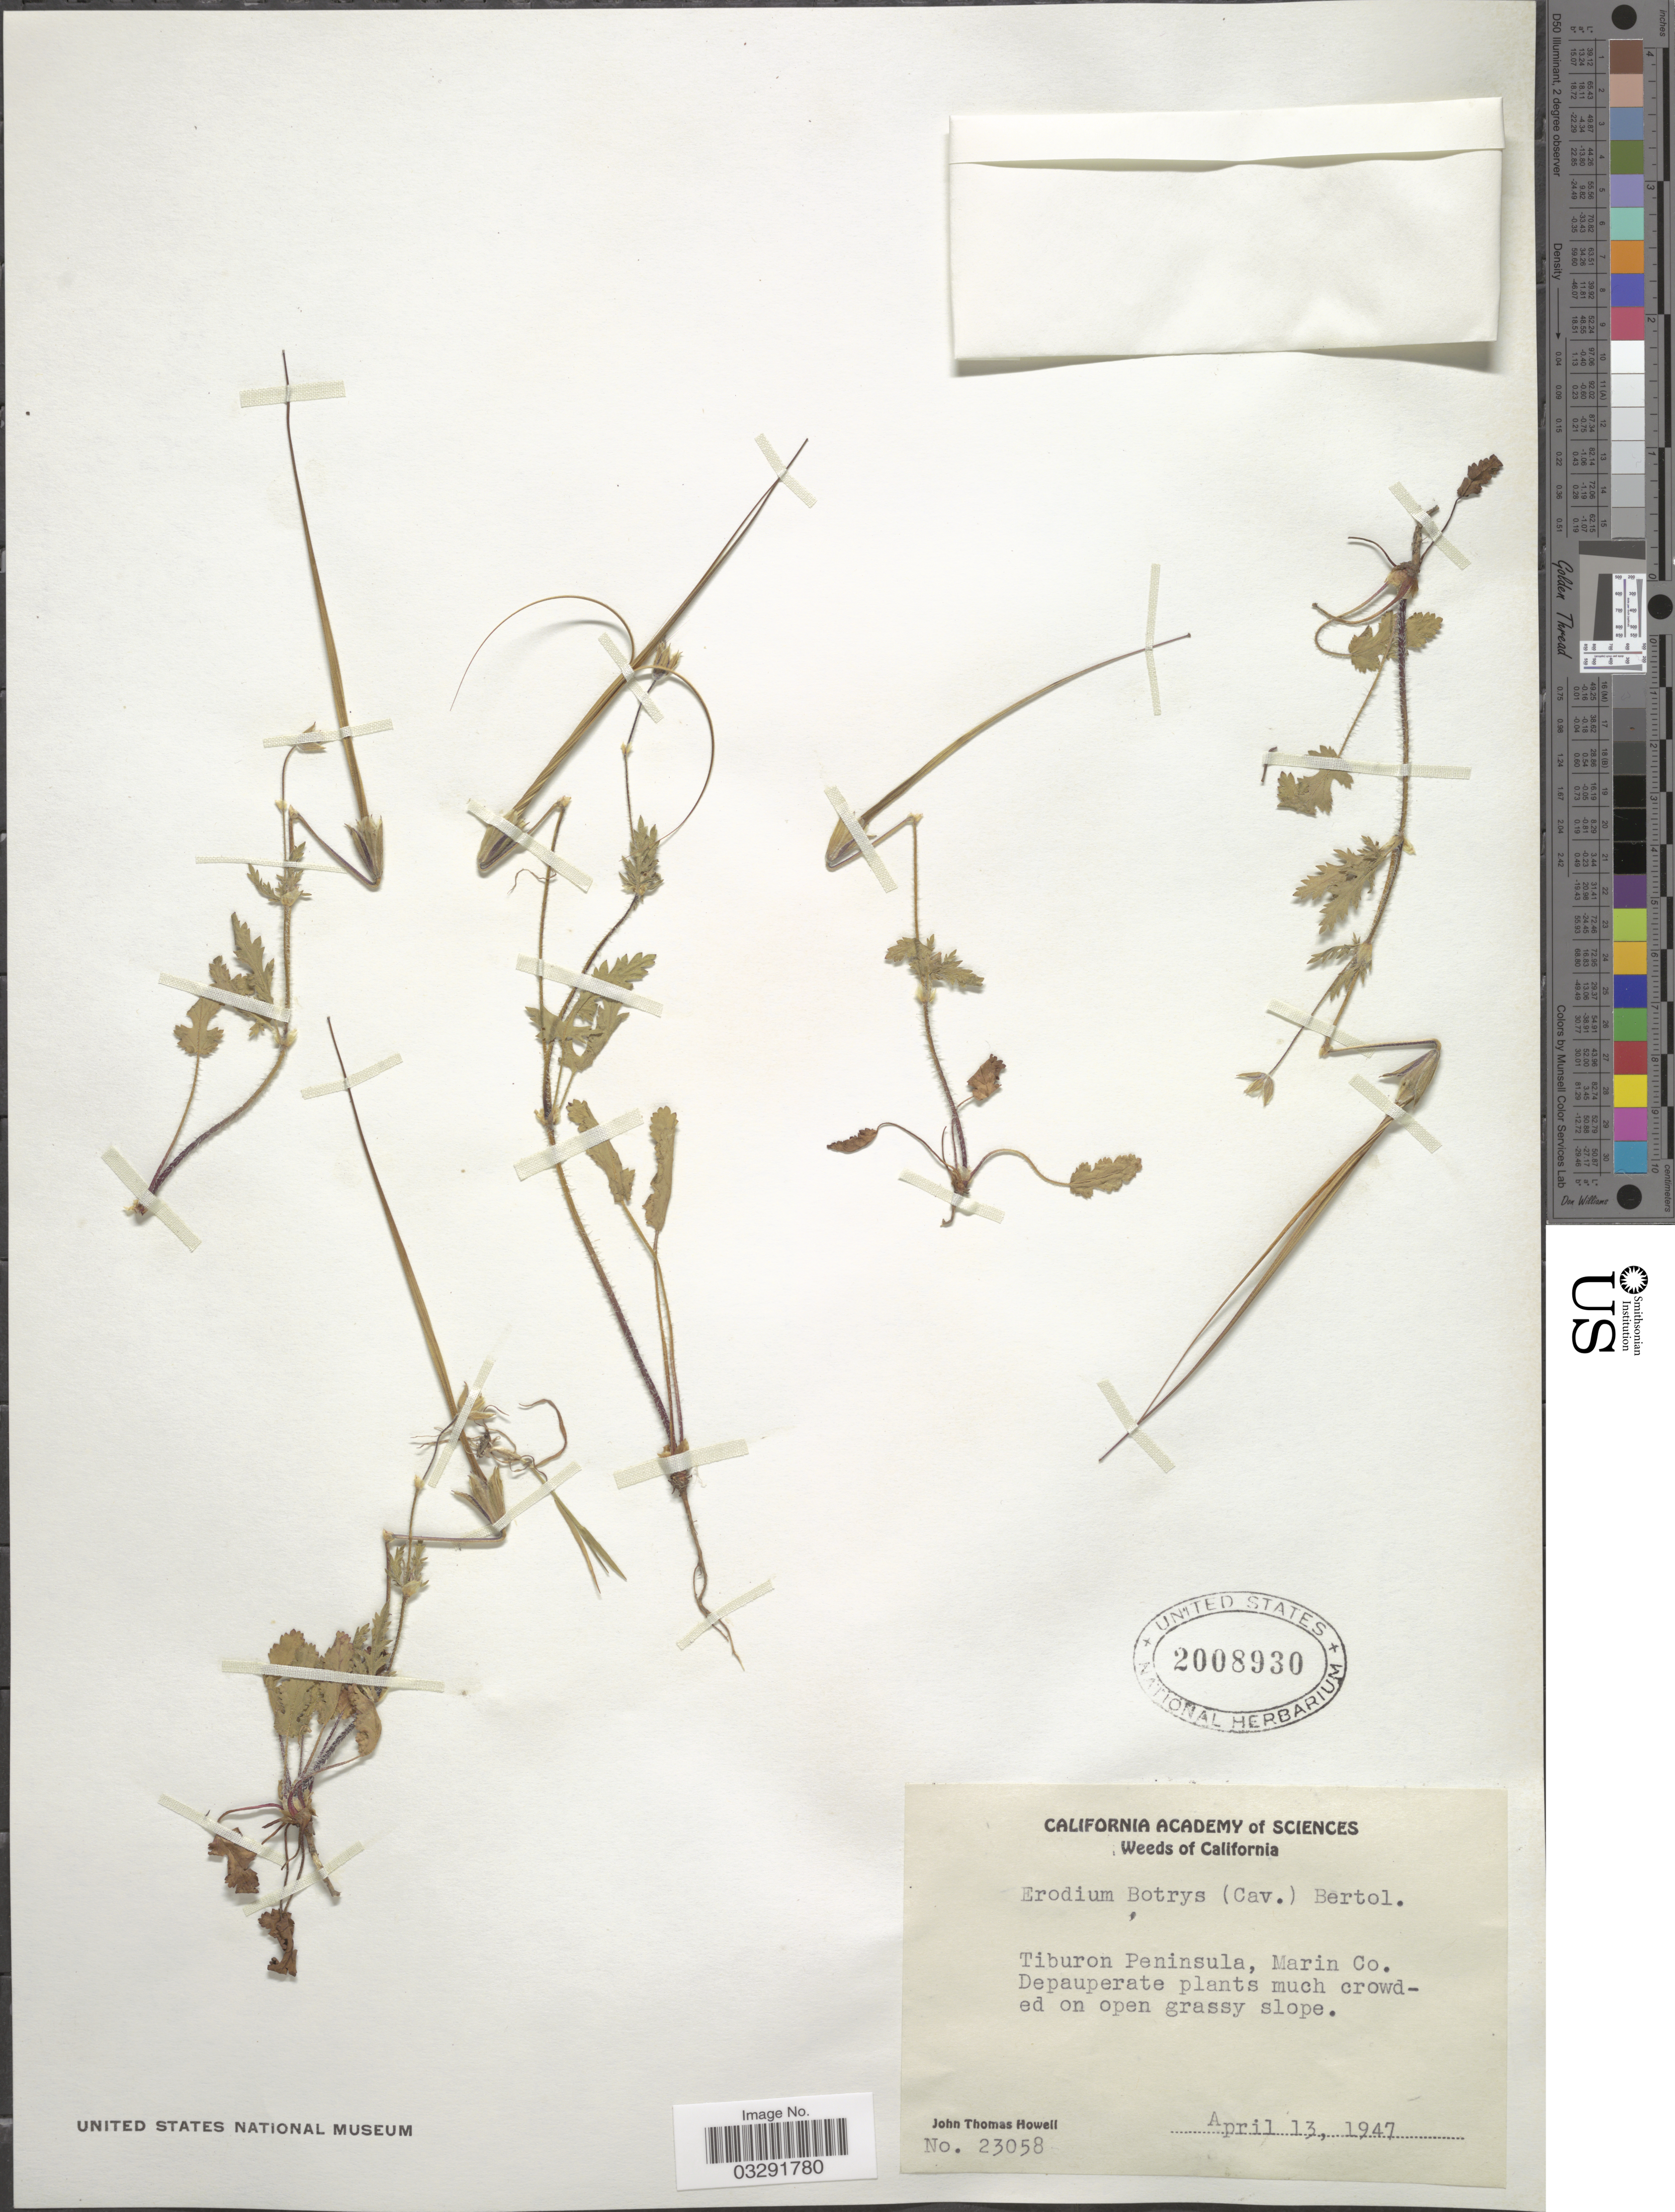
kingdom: Plantae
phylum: Tracheophyta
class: Magnoliopsida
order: Geraniales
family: Geraniaceae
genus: Erodium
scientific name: Erodium botrys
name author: (Cav.) Bertol.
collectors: J. T. Howell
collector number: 23058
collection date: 1947-04-13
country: United States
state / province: California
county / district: Marin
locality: Tiburon Peninsula, Marin Co.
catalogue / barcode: US 2008930